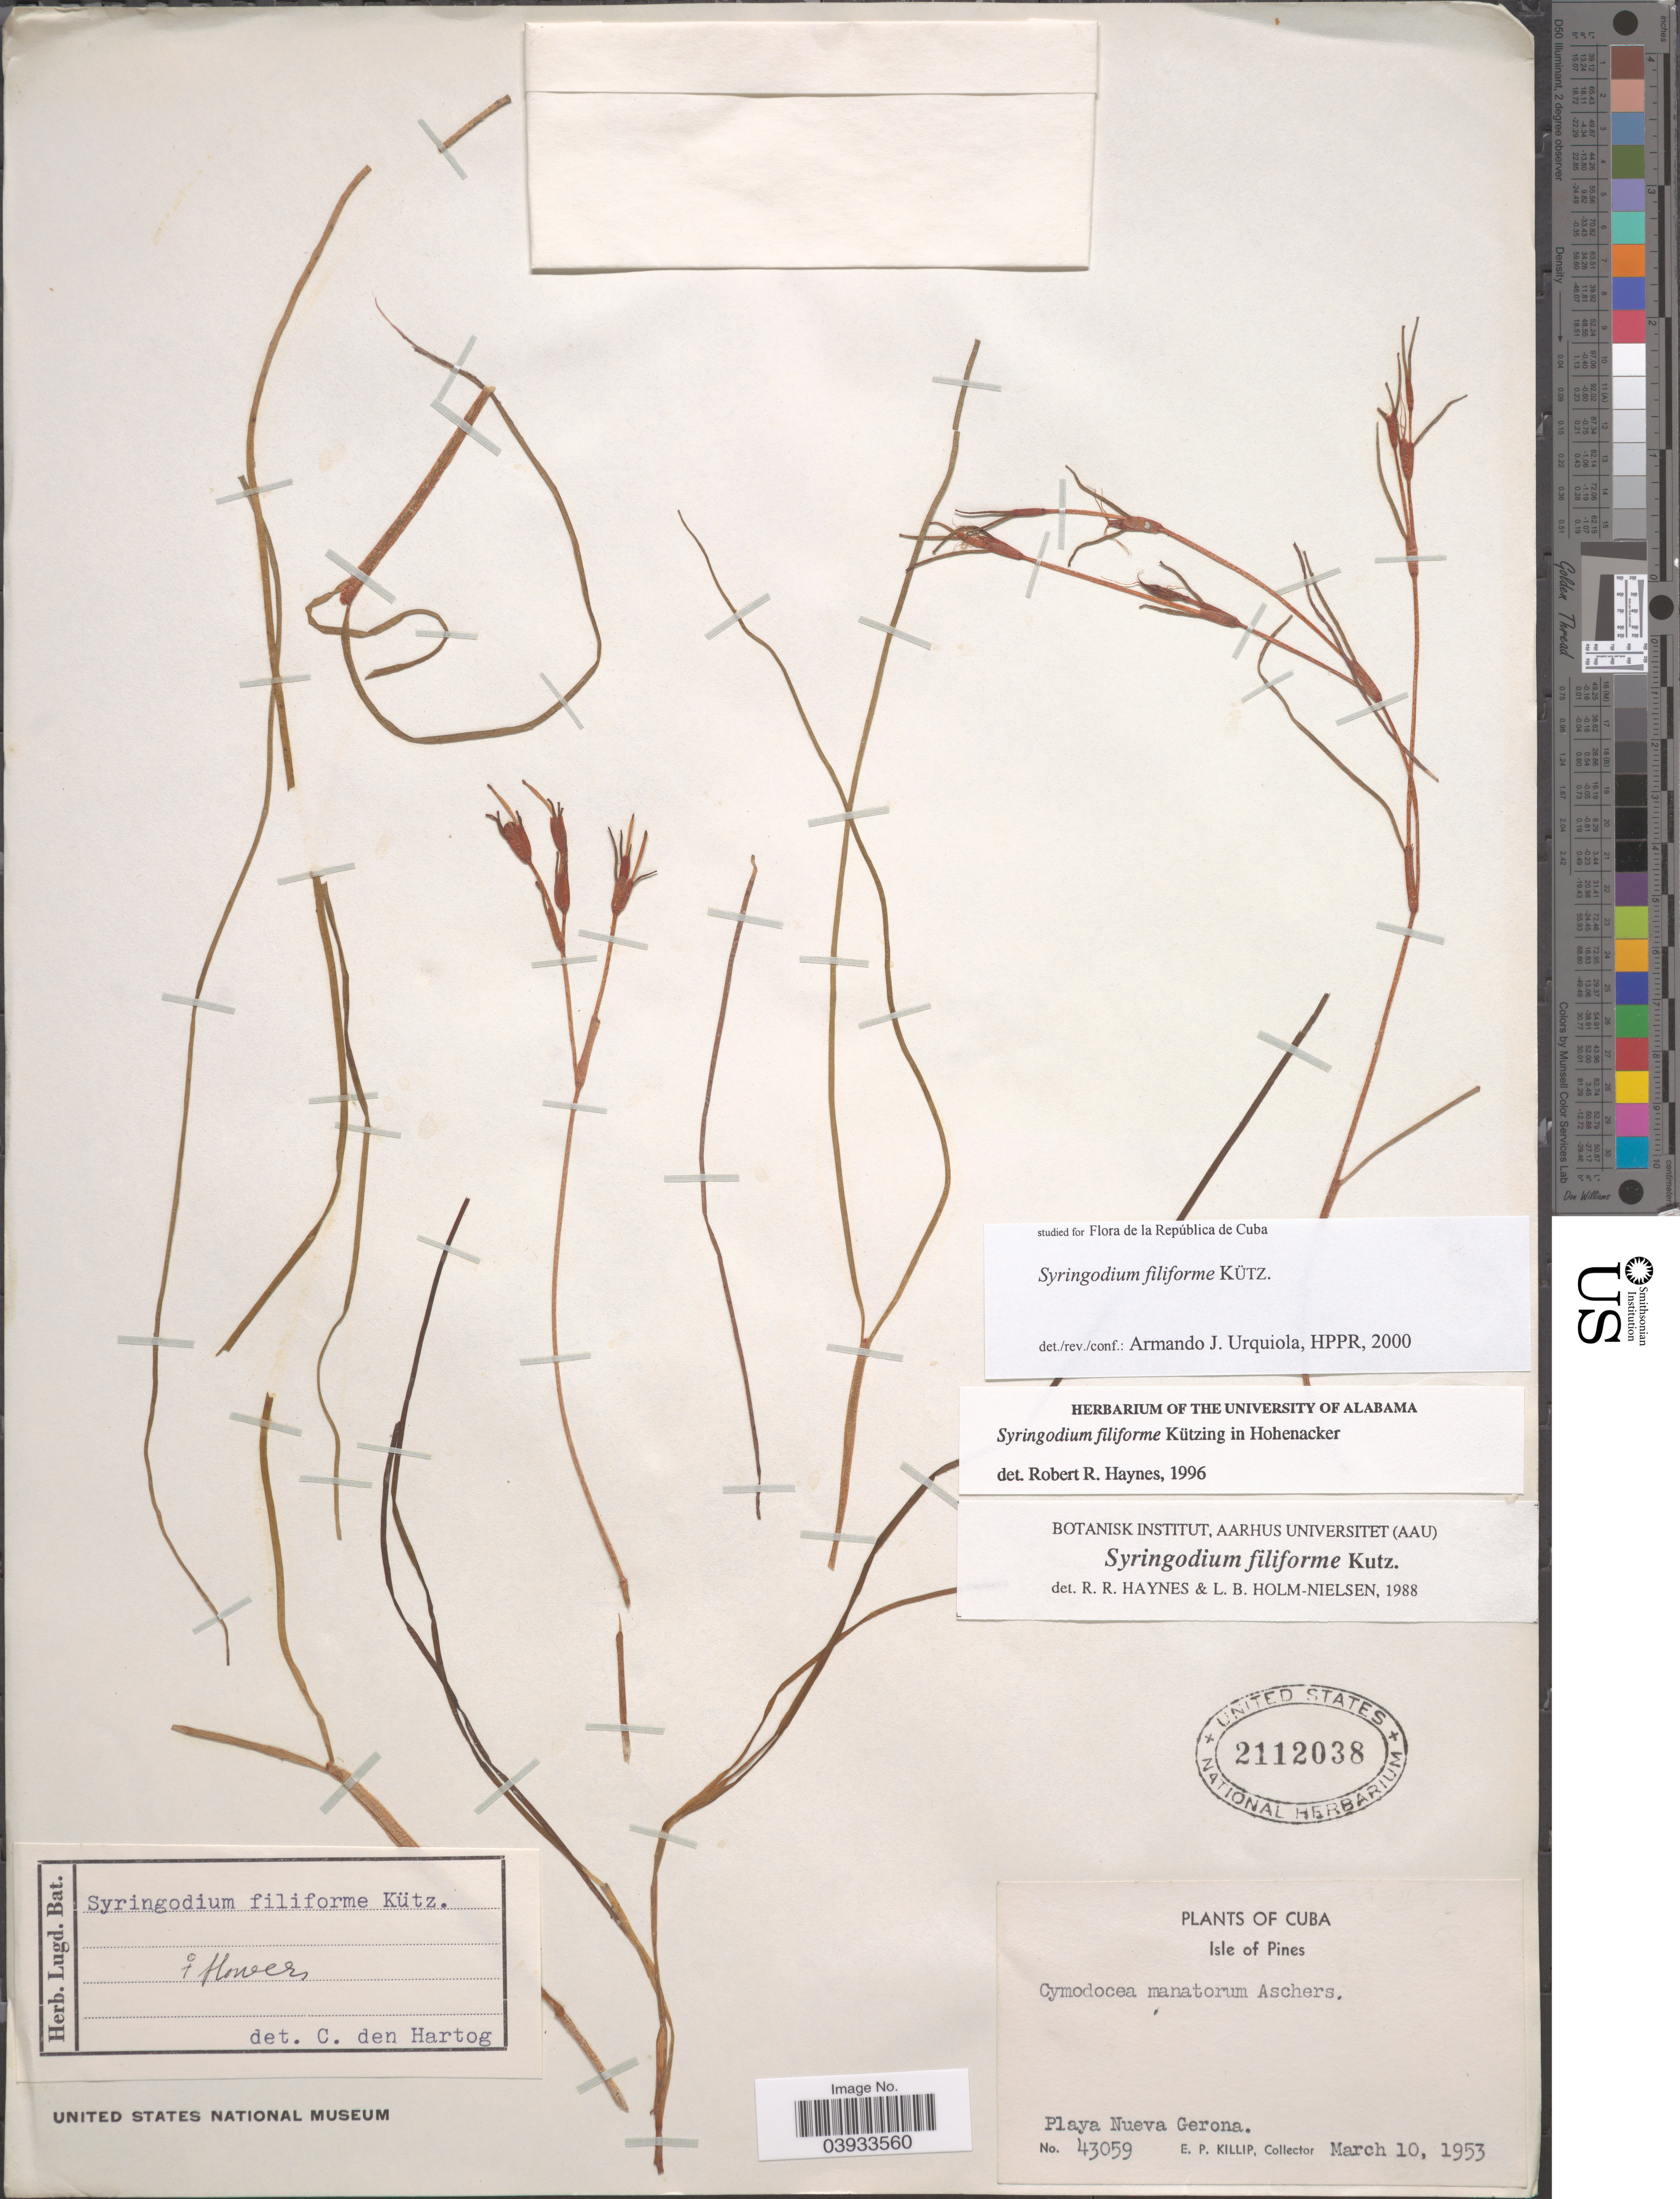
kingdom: Plantae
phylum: Tracheophyta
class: Liliopsida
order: Alismatales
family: Cymodoceaceae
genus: Syringodium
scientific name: Syringodium filiforme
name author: Kütz.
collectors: E. P. Killip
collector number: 43059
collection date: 1953-03-10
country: Cuba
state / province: Isla de la Juventud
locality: Isle of Pines. Playa Nueva Gerona.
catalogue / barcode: US 2112038